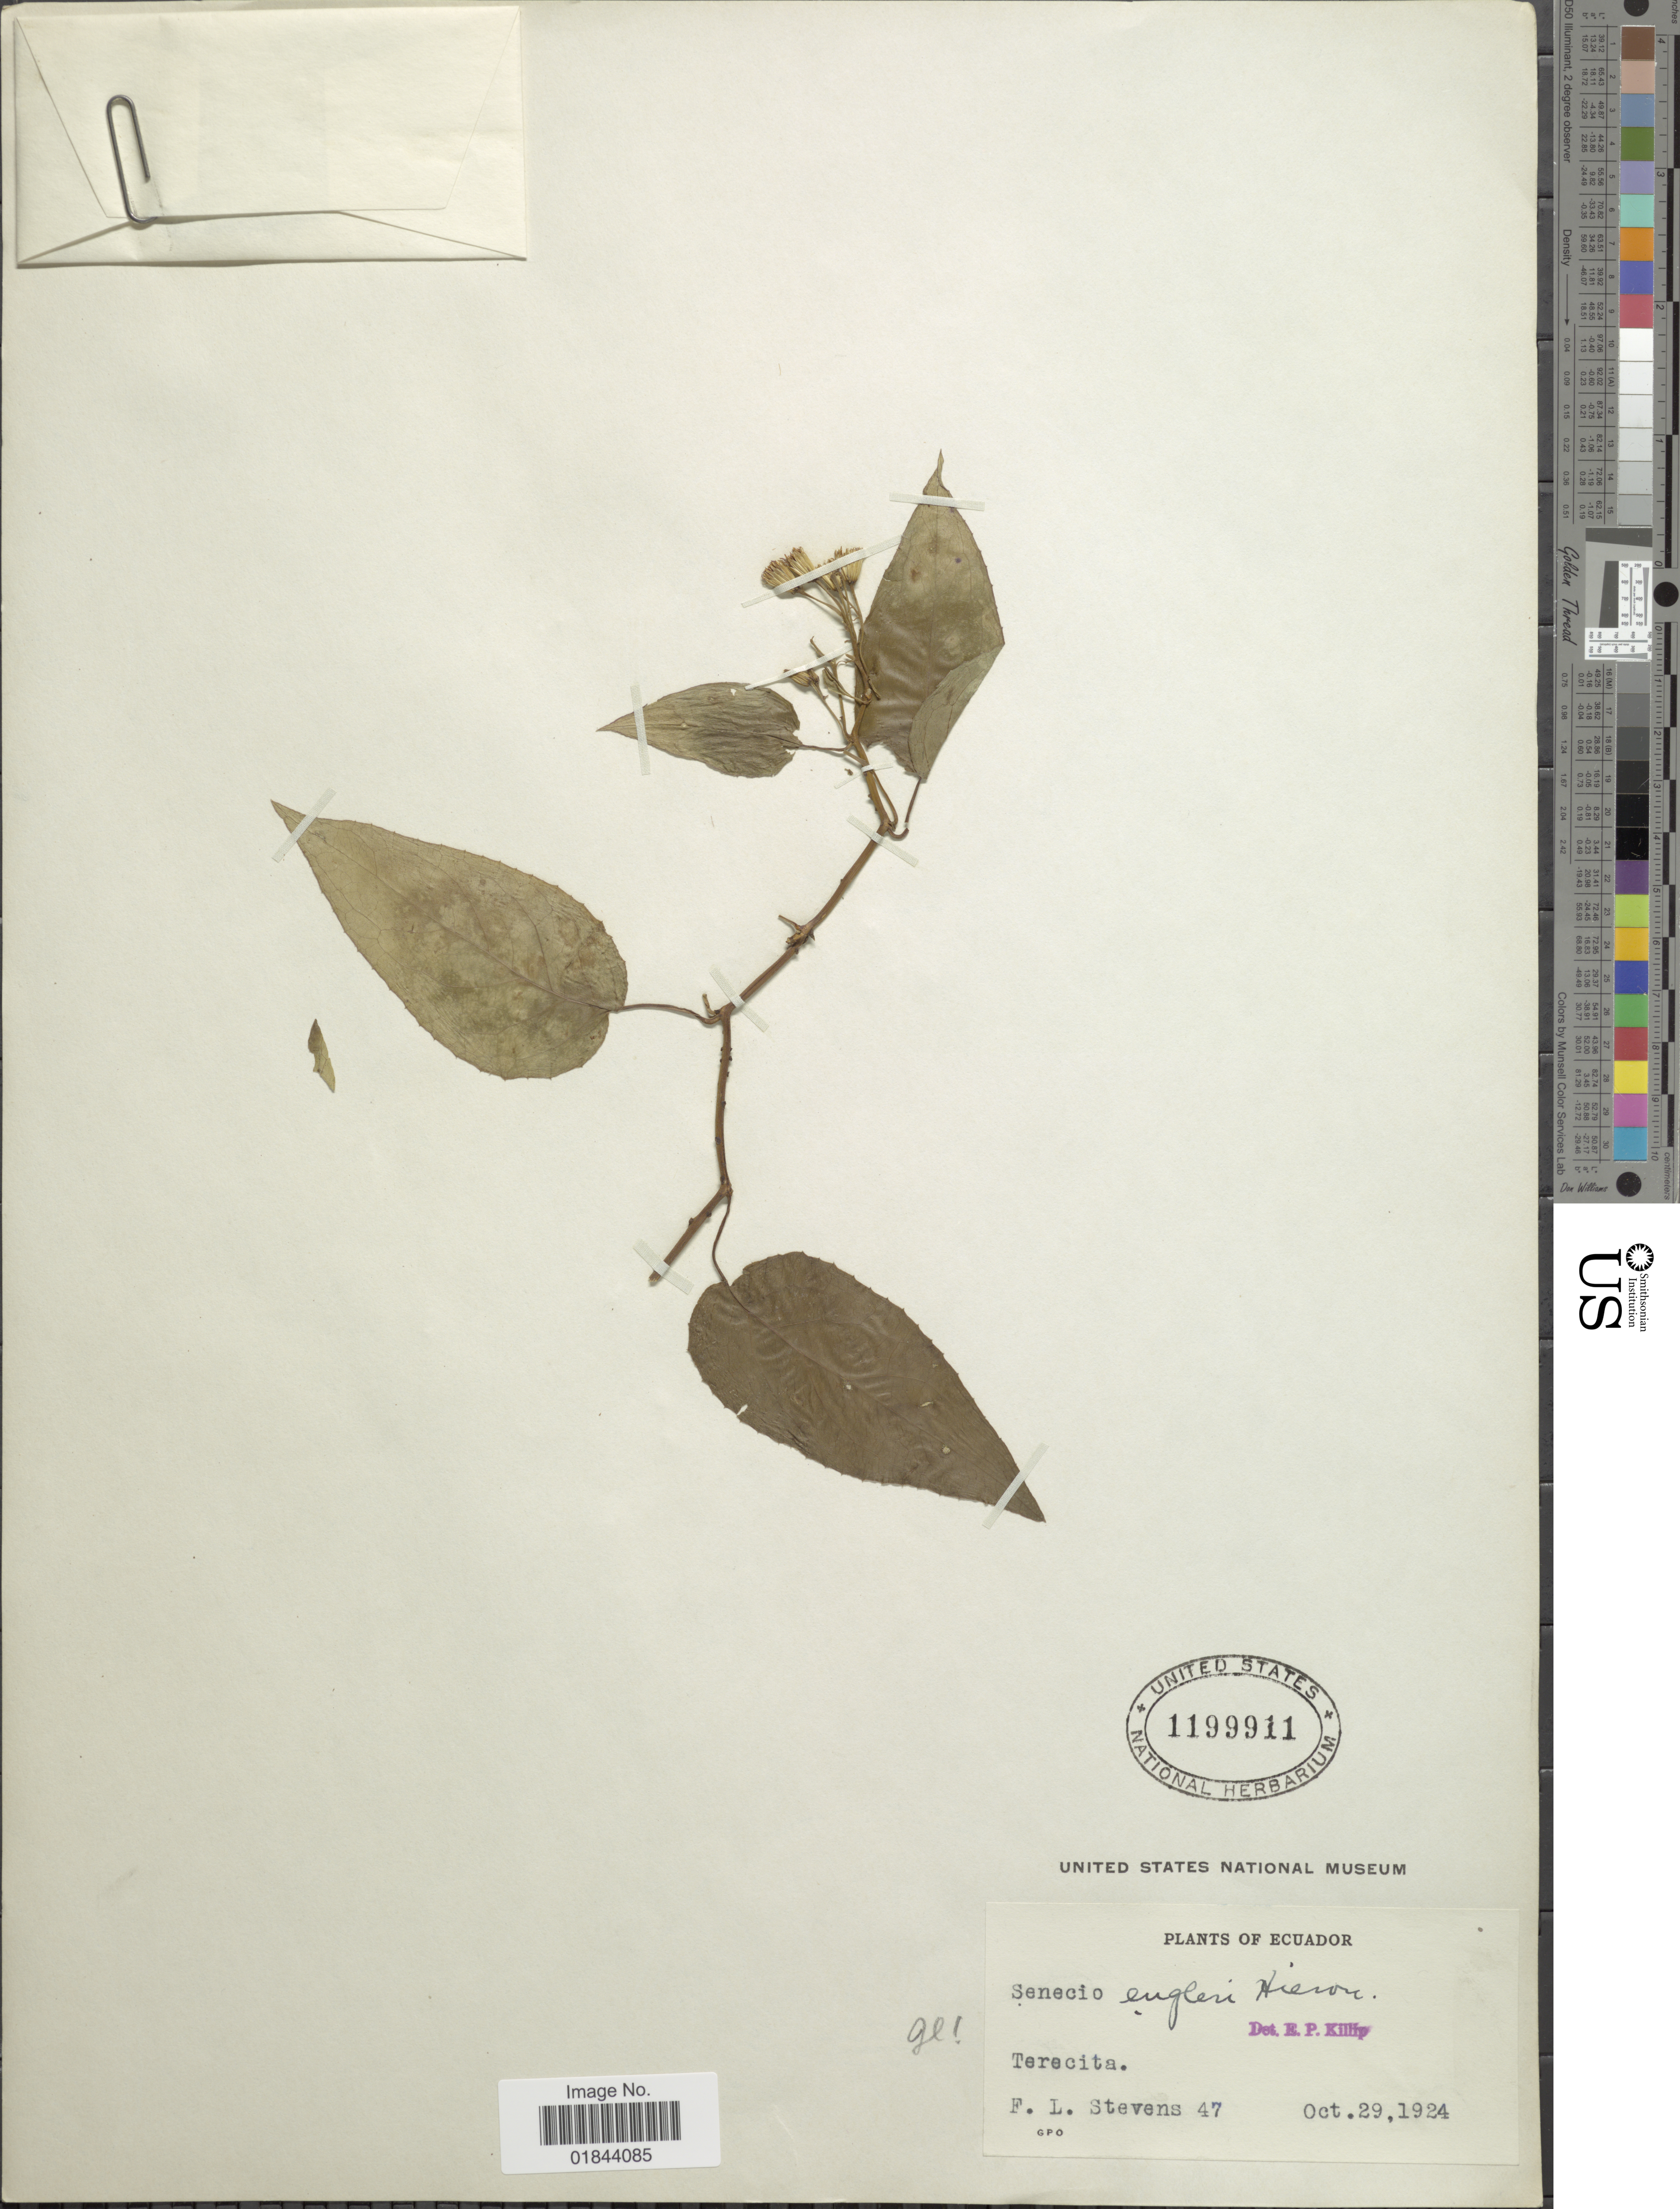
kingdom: Plantae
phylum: Tracheophyta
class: Magnoliopsida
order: Asterales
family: Asteraceae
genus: Pseudogynoxys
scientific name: Pseudogynoxys engleri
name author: (Hieron.) H. Rob. & Cuatrec.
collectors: F. L. Stevens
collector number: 47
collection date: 1924-10-29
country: Ecuador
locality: Terecita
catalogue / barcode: US 1199911